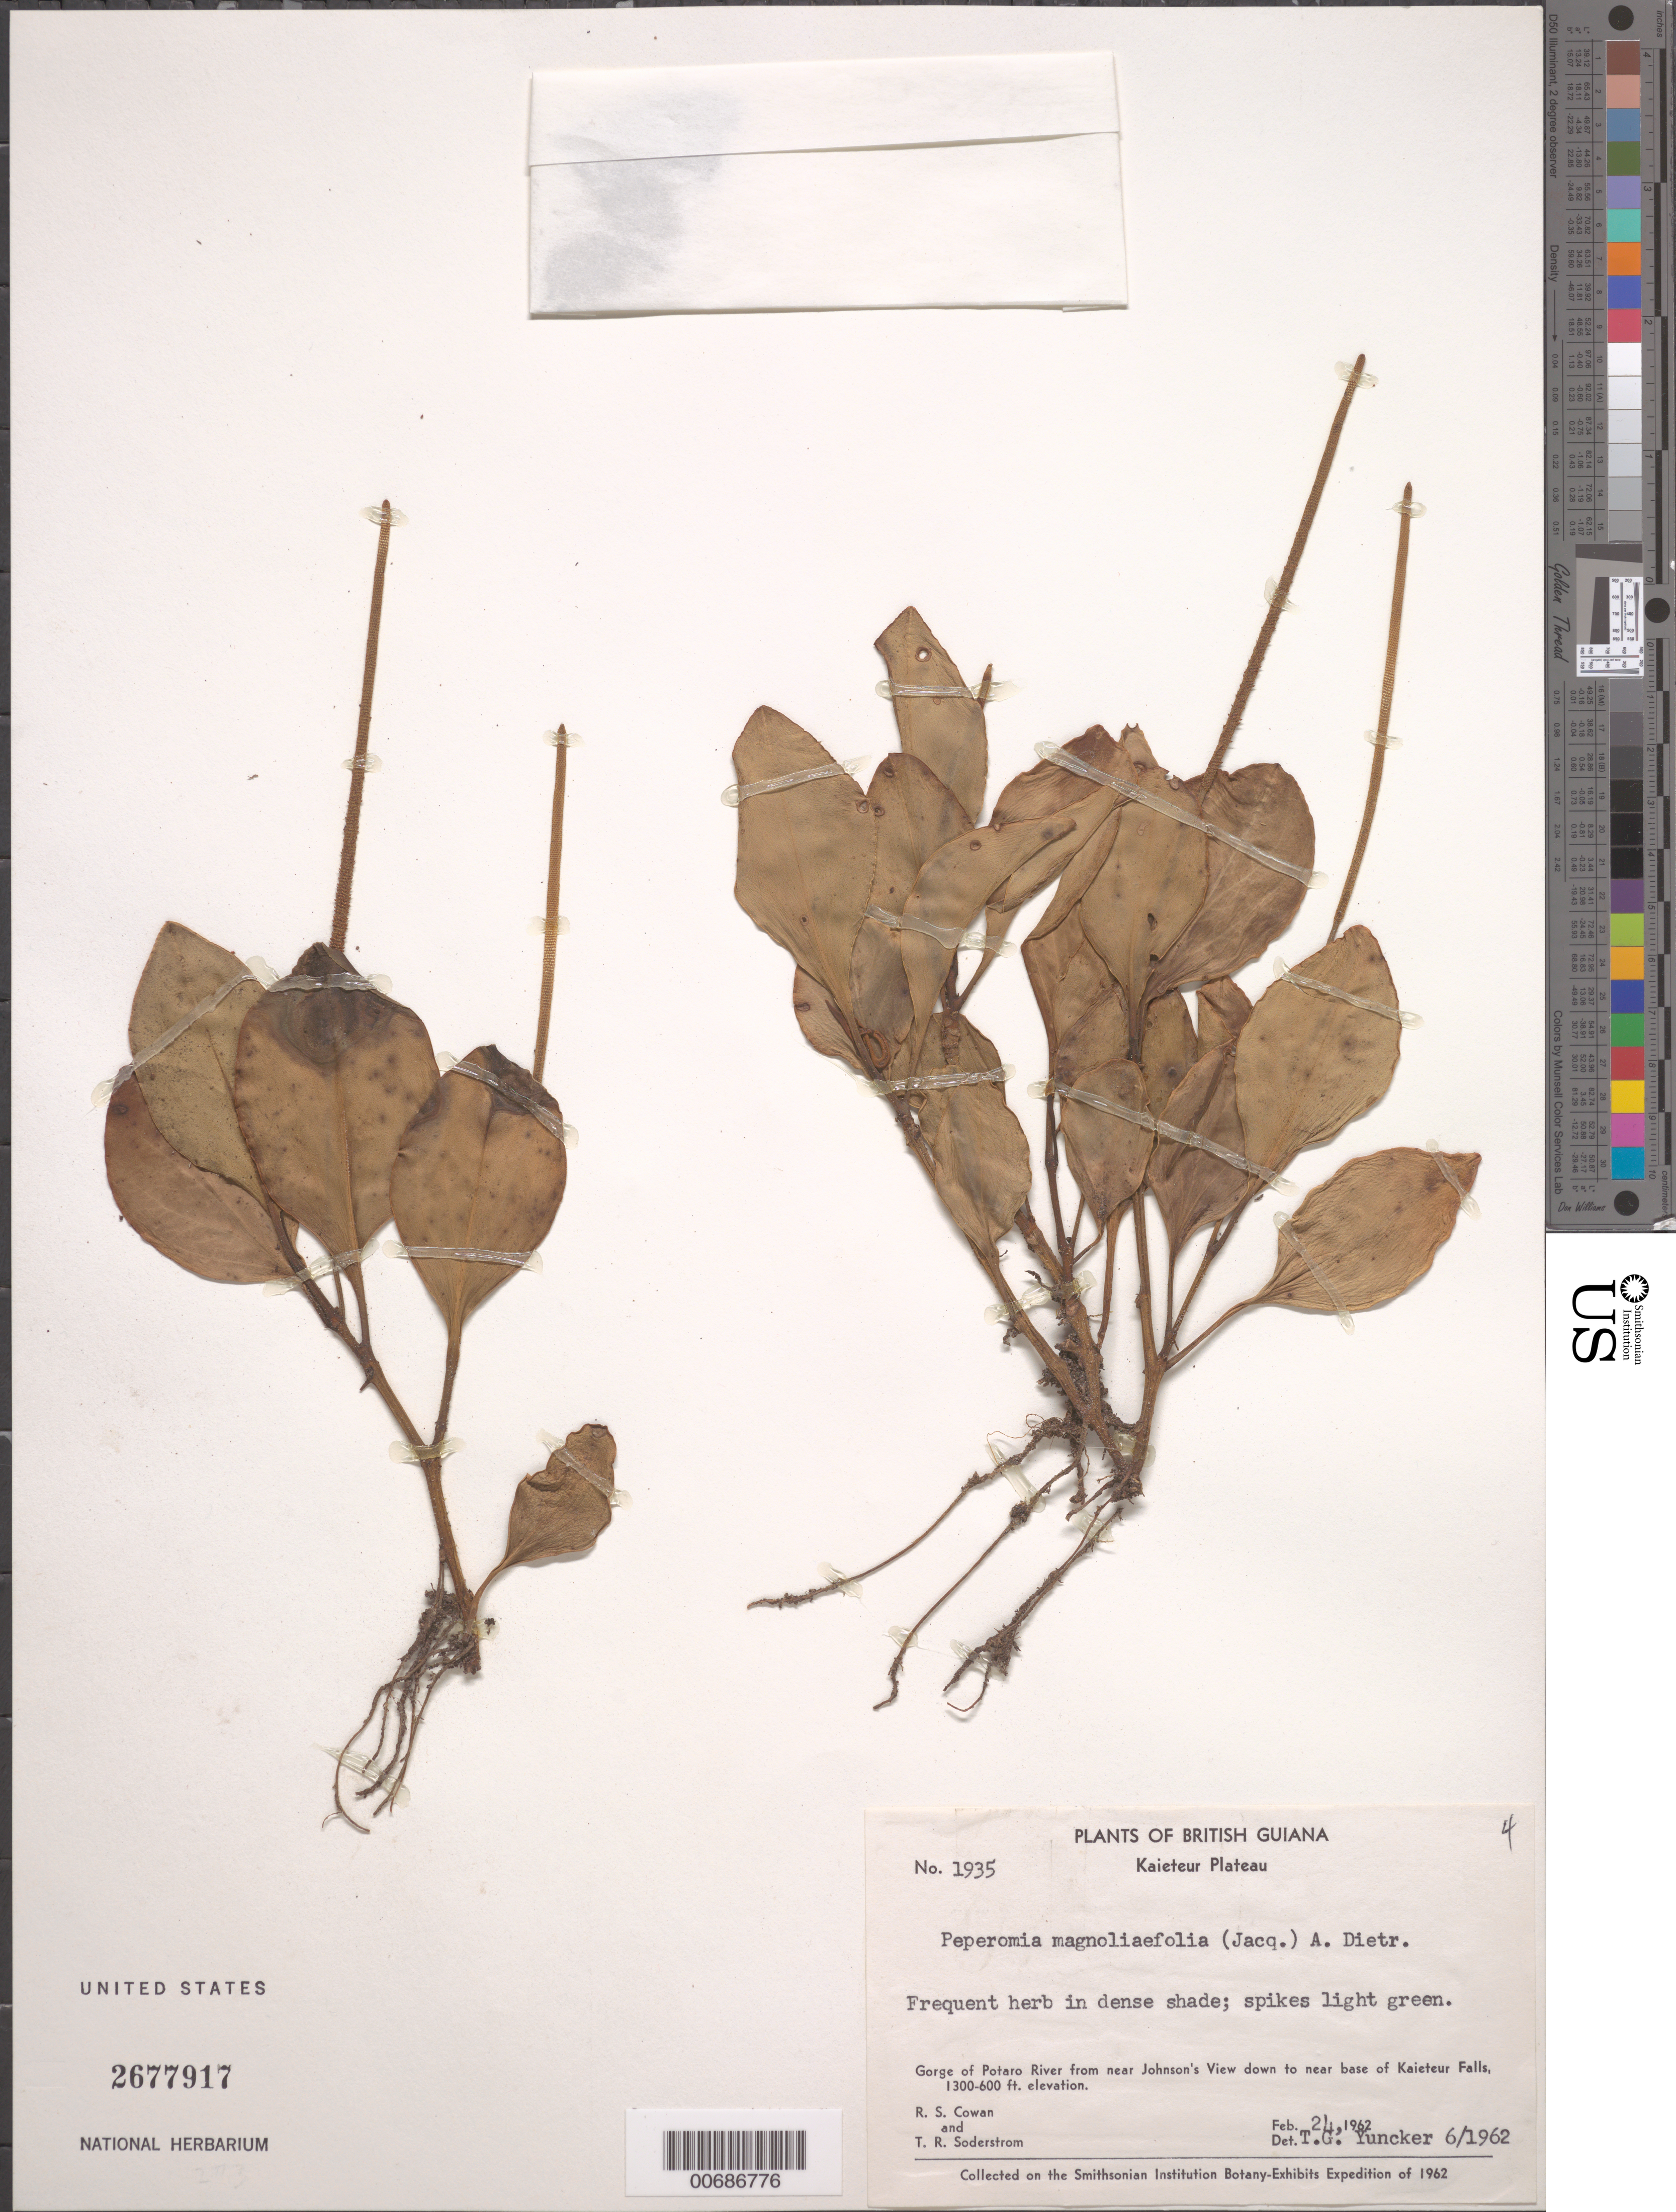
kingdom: Plantae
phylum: Tracheophyta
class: Magnoliopsida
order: Piperales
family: Piperaceae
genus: Peperomia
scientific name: Peperomia magnoliifolia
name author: (Jacq.) A. Dietr.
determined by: Yuncker, T. G.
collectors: R. S. Cowan & T. R. Soderstrom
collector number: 1935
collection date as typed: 24-Feb-62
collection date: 1962-02-24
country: Guyana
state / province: Potaro-Siparuni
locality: Kaieteur Plateau, Kaieteur Falls, Potaro Gorge from Johnson's View to near base of Falls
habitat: Dense shade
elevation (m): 183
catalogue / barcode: US 2677917